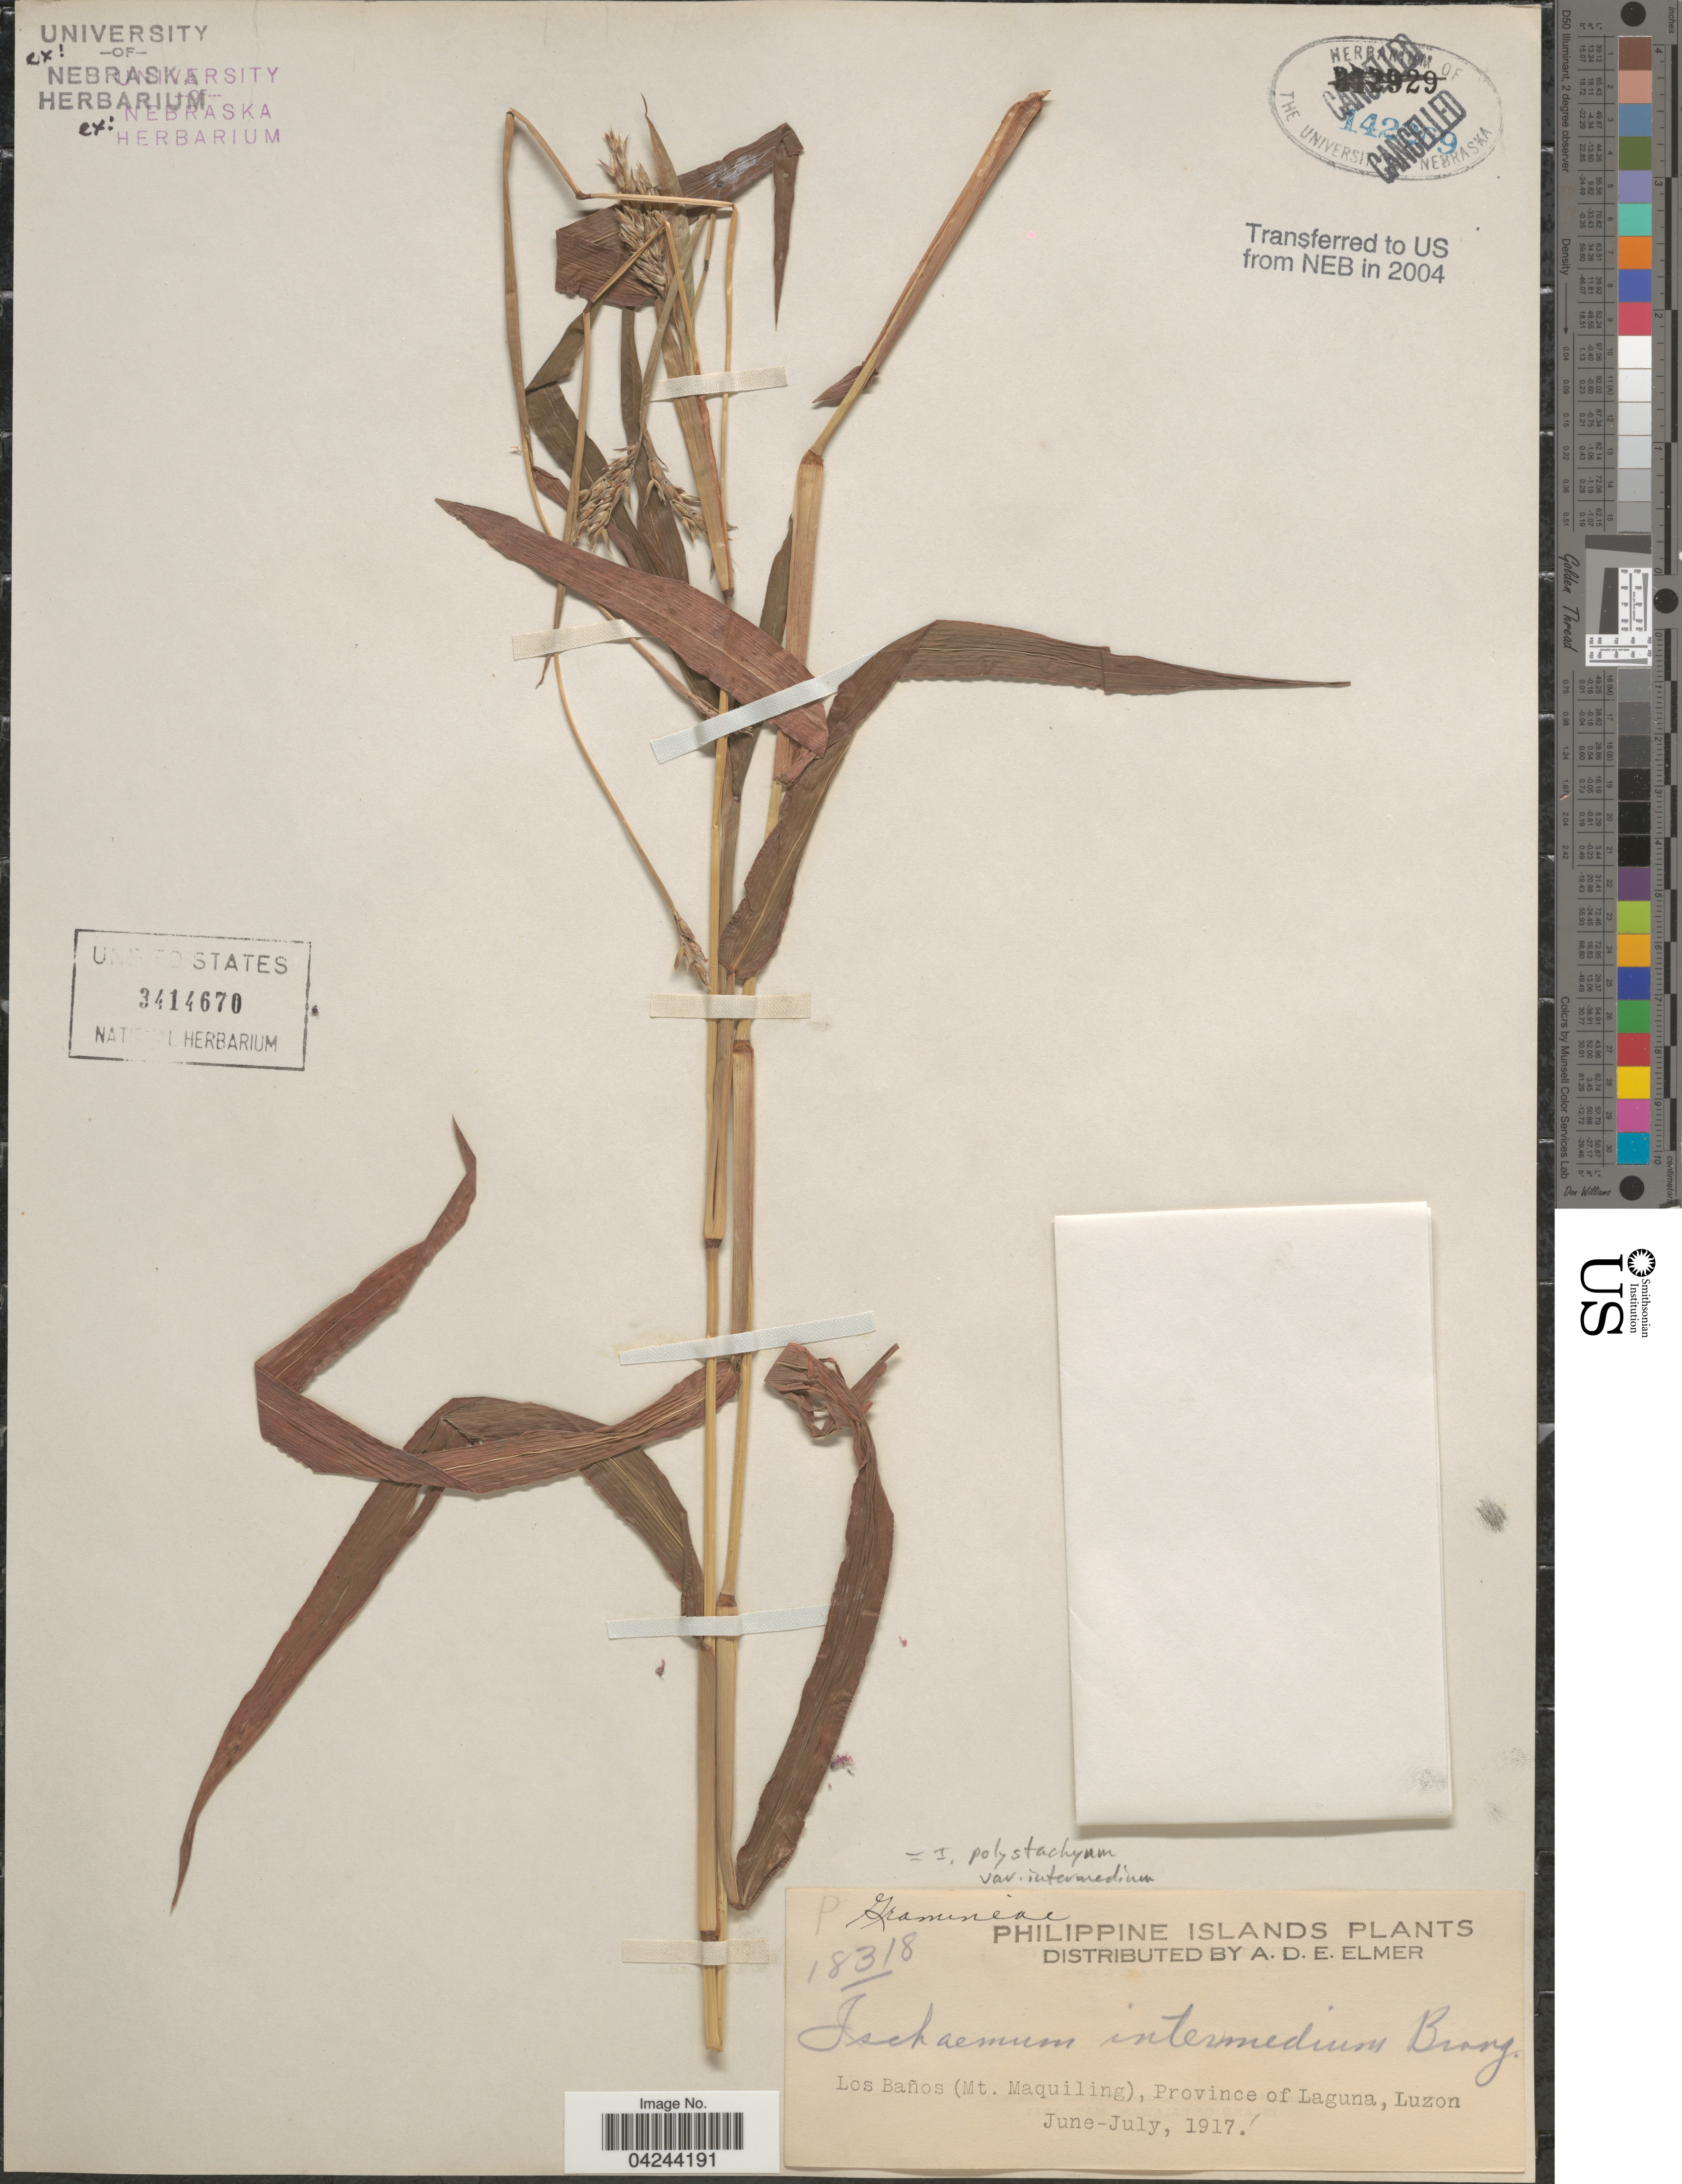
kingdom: Plantae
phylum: Tracheophyta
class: Liliopsida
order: Poales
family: Poaceae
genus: Ischaemum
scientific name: Ischaemum polystachyum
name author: J. Presl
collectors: A. D. E. Elmer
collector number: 18318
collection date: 1917-06/1917-07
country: Philippines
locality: Philippine Islands. Los Baños (Mt. Maquiling), Province of Laguna, Luzon.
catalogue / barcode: US 3414670